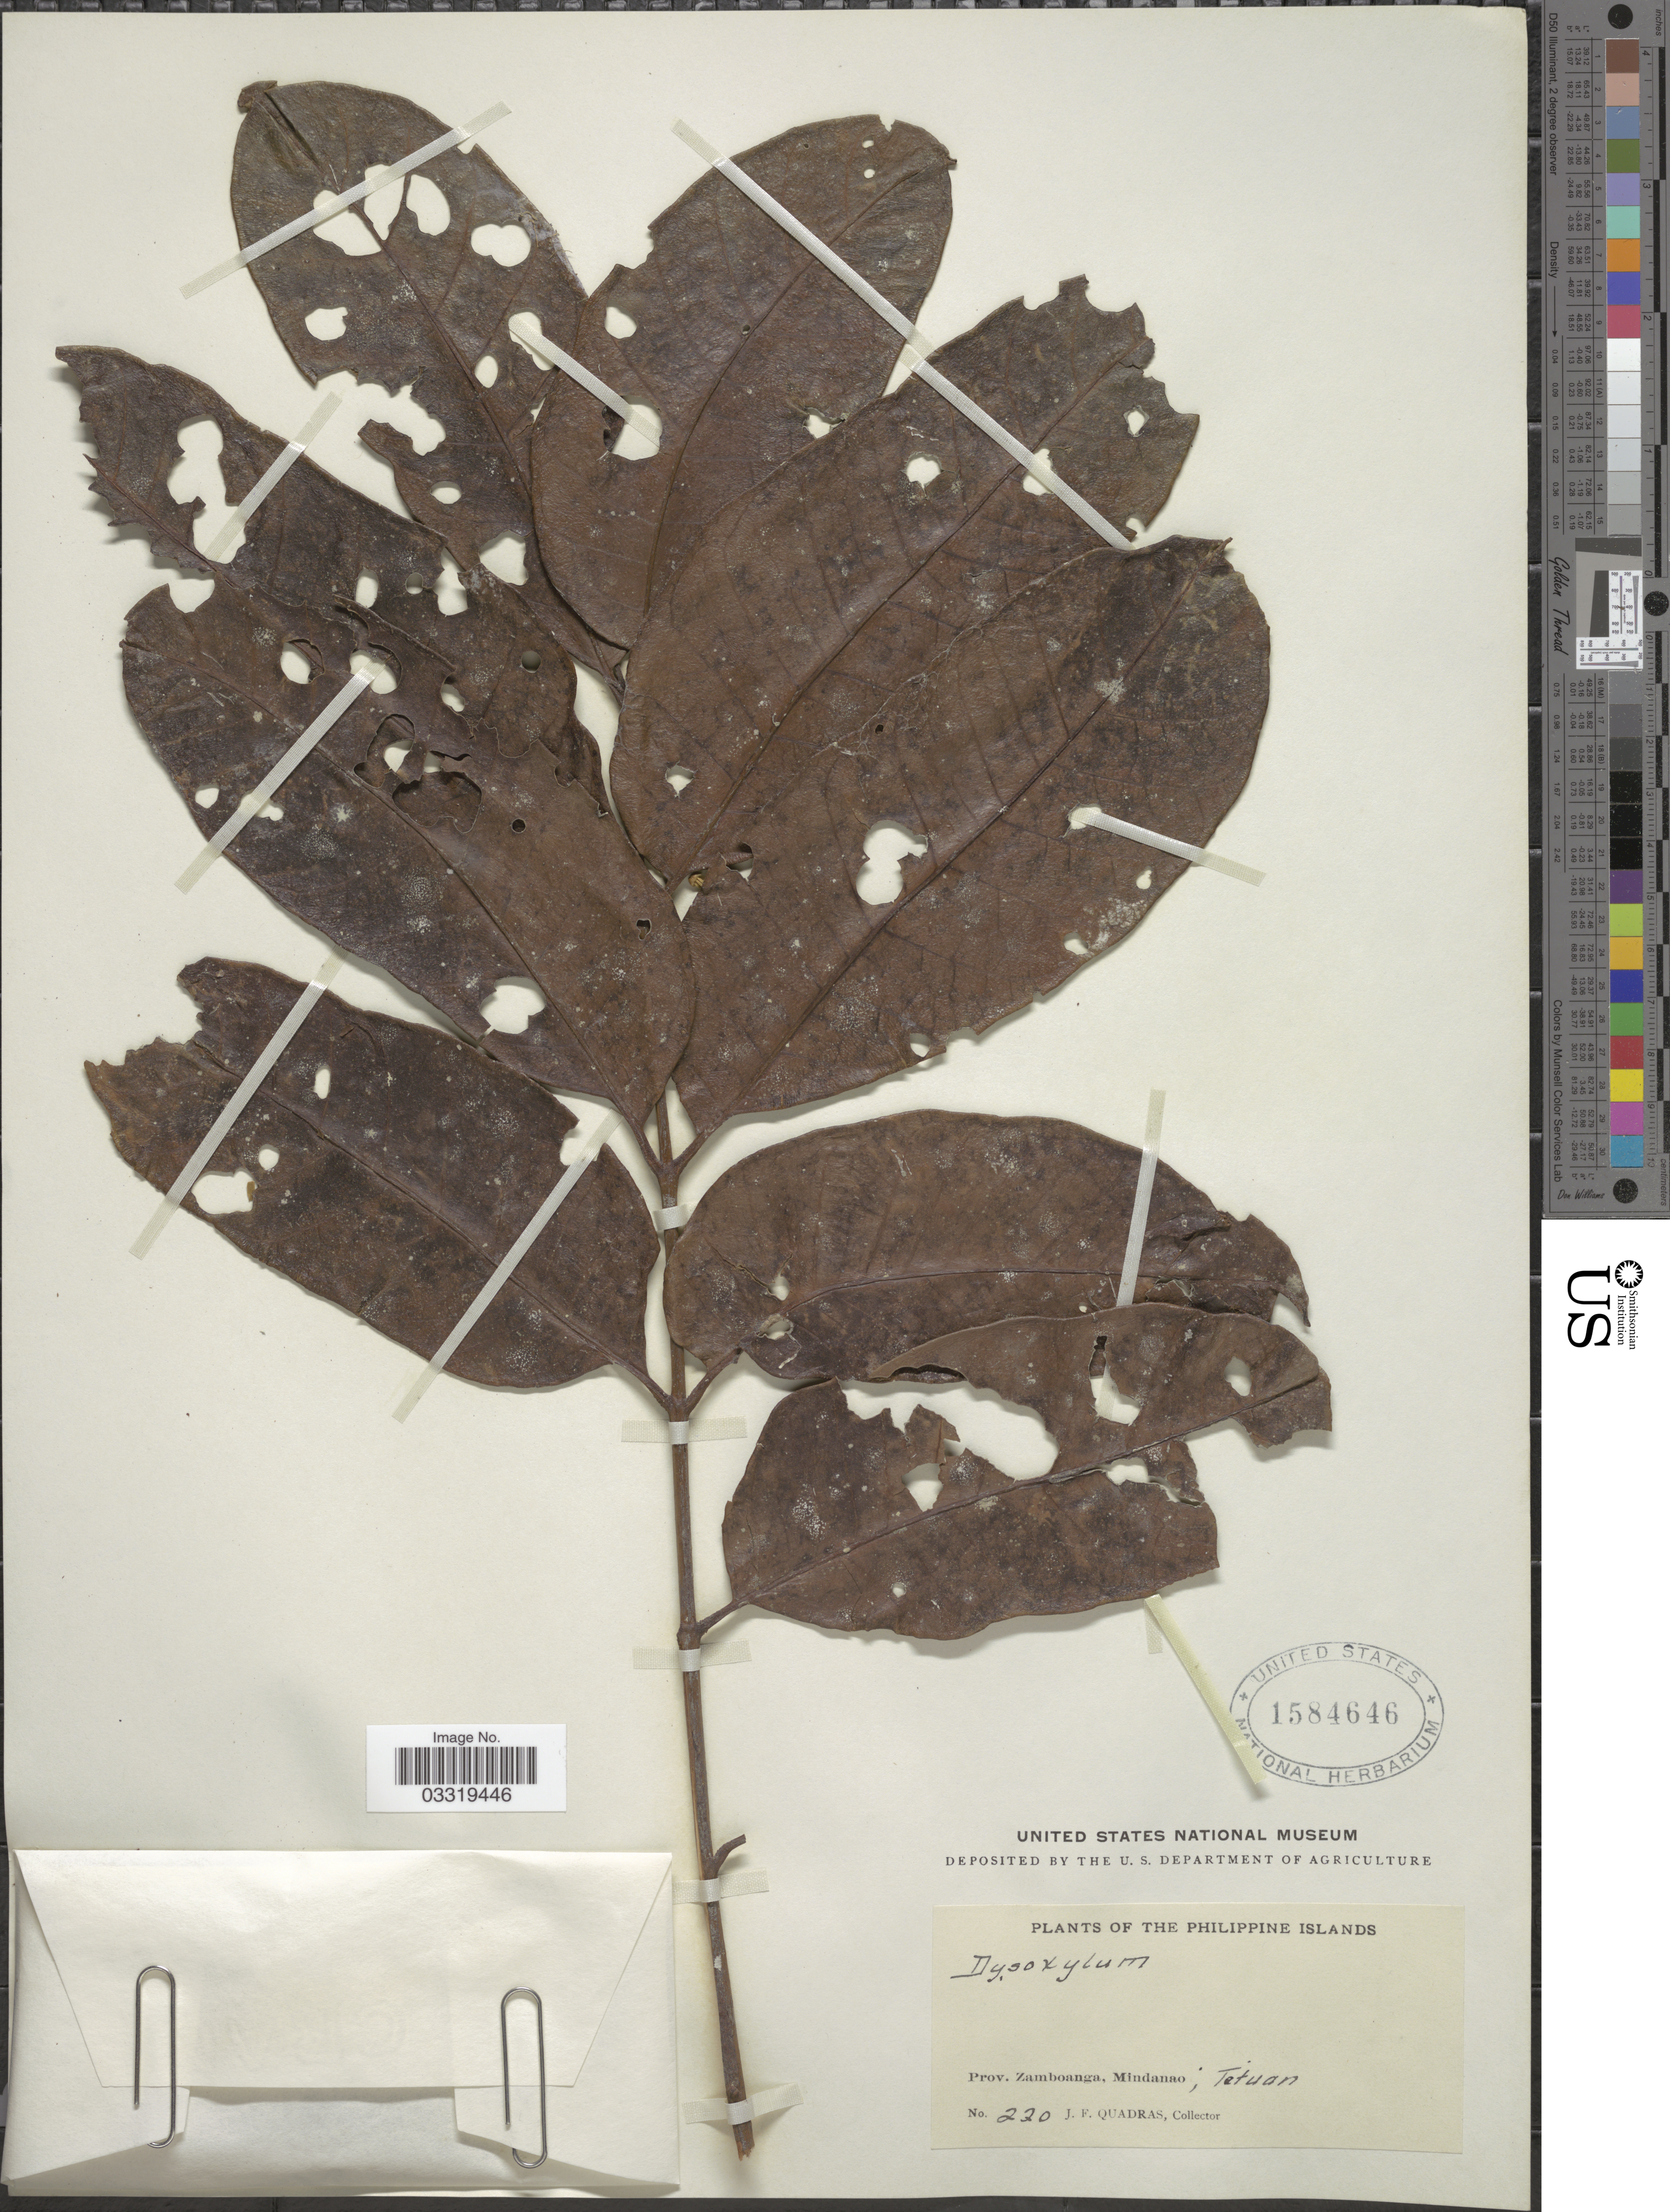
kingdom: Plantae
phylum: Tracheophyta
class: Magnoliopsida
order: Sapindales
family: Meliaceae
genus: Dysoxylum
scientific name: Dysoxylum sp.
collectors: J. Quadras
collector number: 220*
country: Philippines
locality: Prov. Zamboanga, Mindanao; Tetuan.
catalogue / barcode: US 1584646